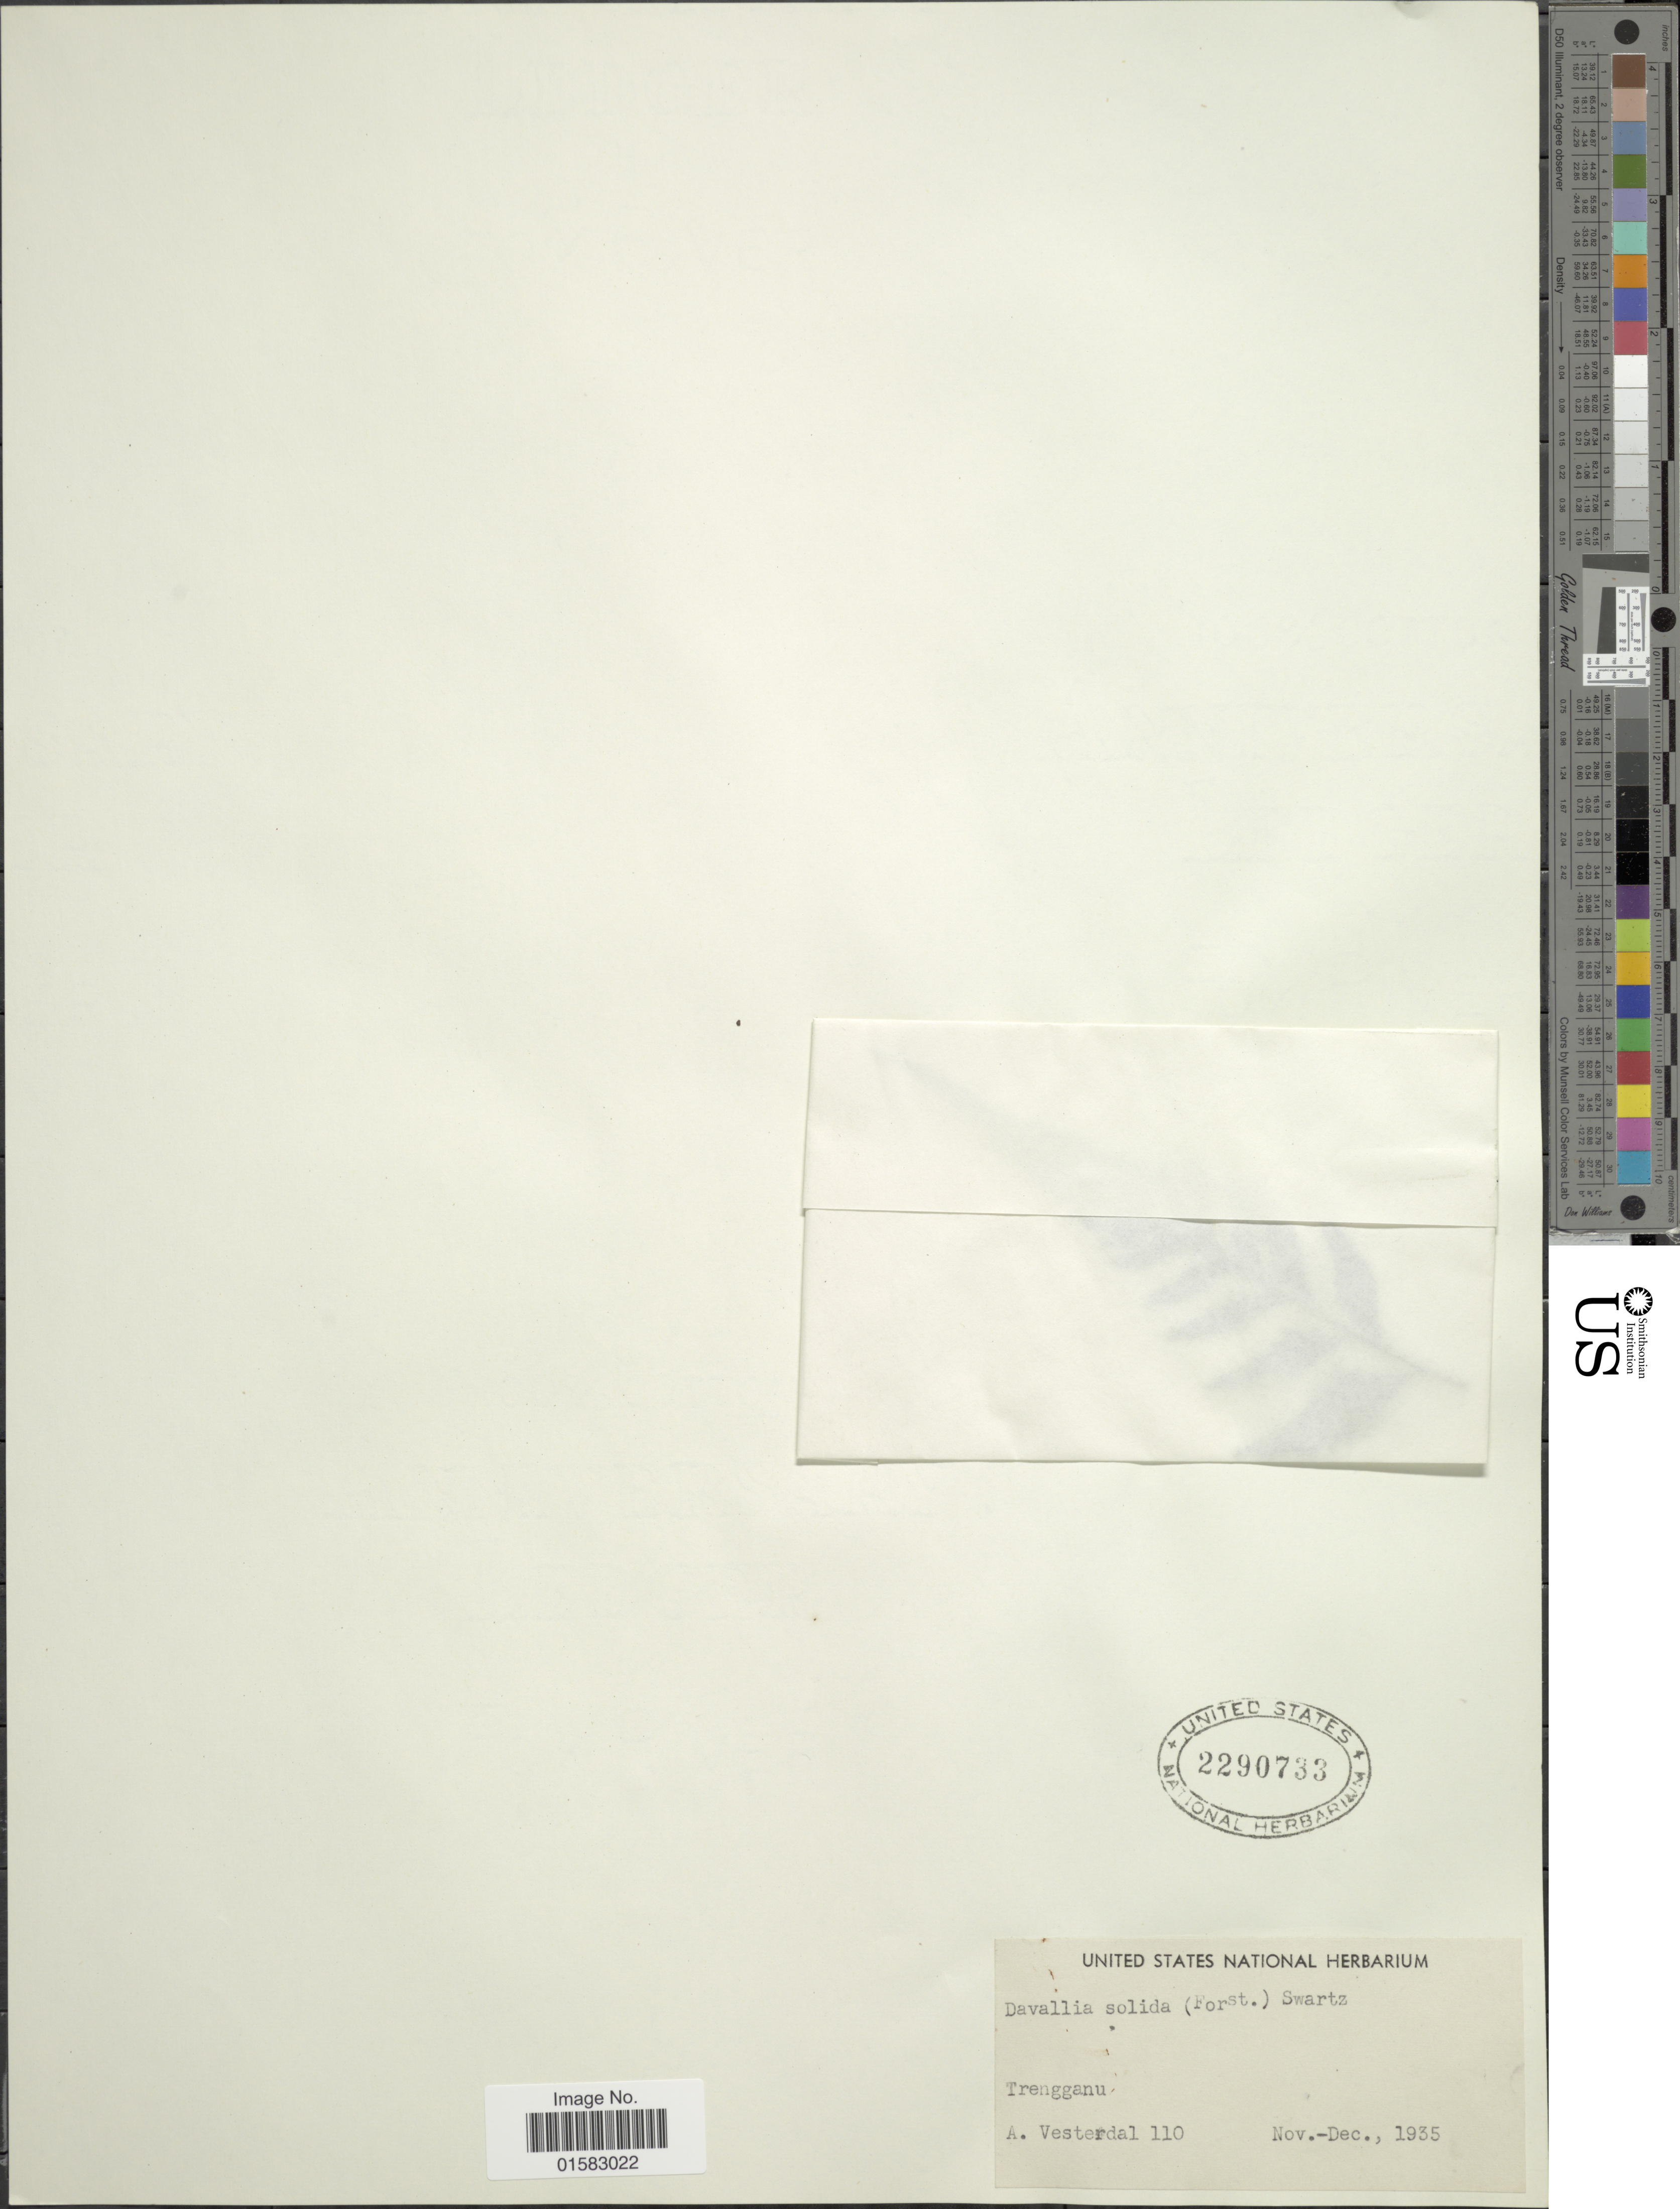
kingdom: Plantae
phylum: Tracheophyta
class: Polypodiopsida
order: Polypodiales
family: Davalliaceae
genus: Davallia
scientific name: Davallia solida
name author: (G. Forst.) Sw.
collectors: A. Vesterdal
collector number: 110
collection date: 1935-11/1935-12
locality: Trengganu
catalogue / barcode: US 2290733